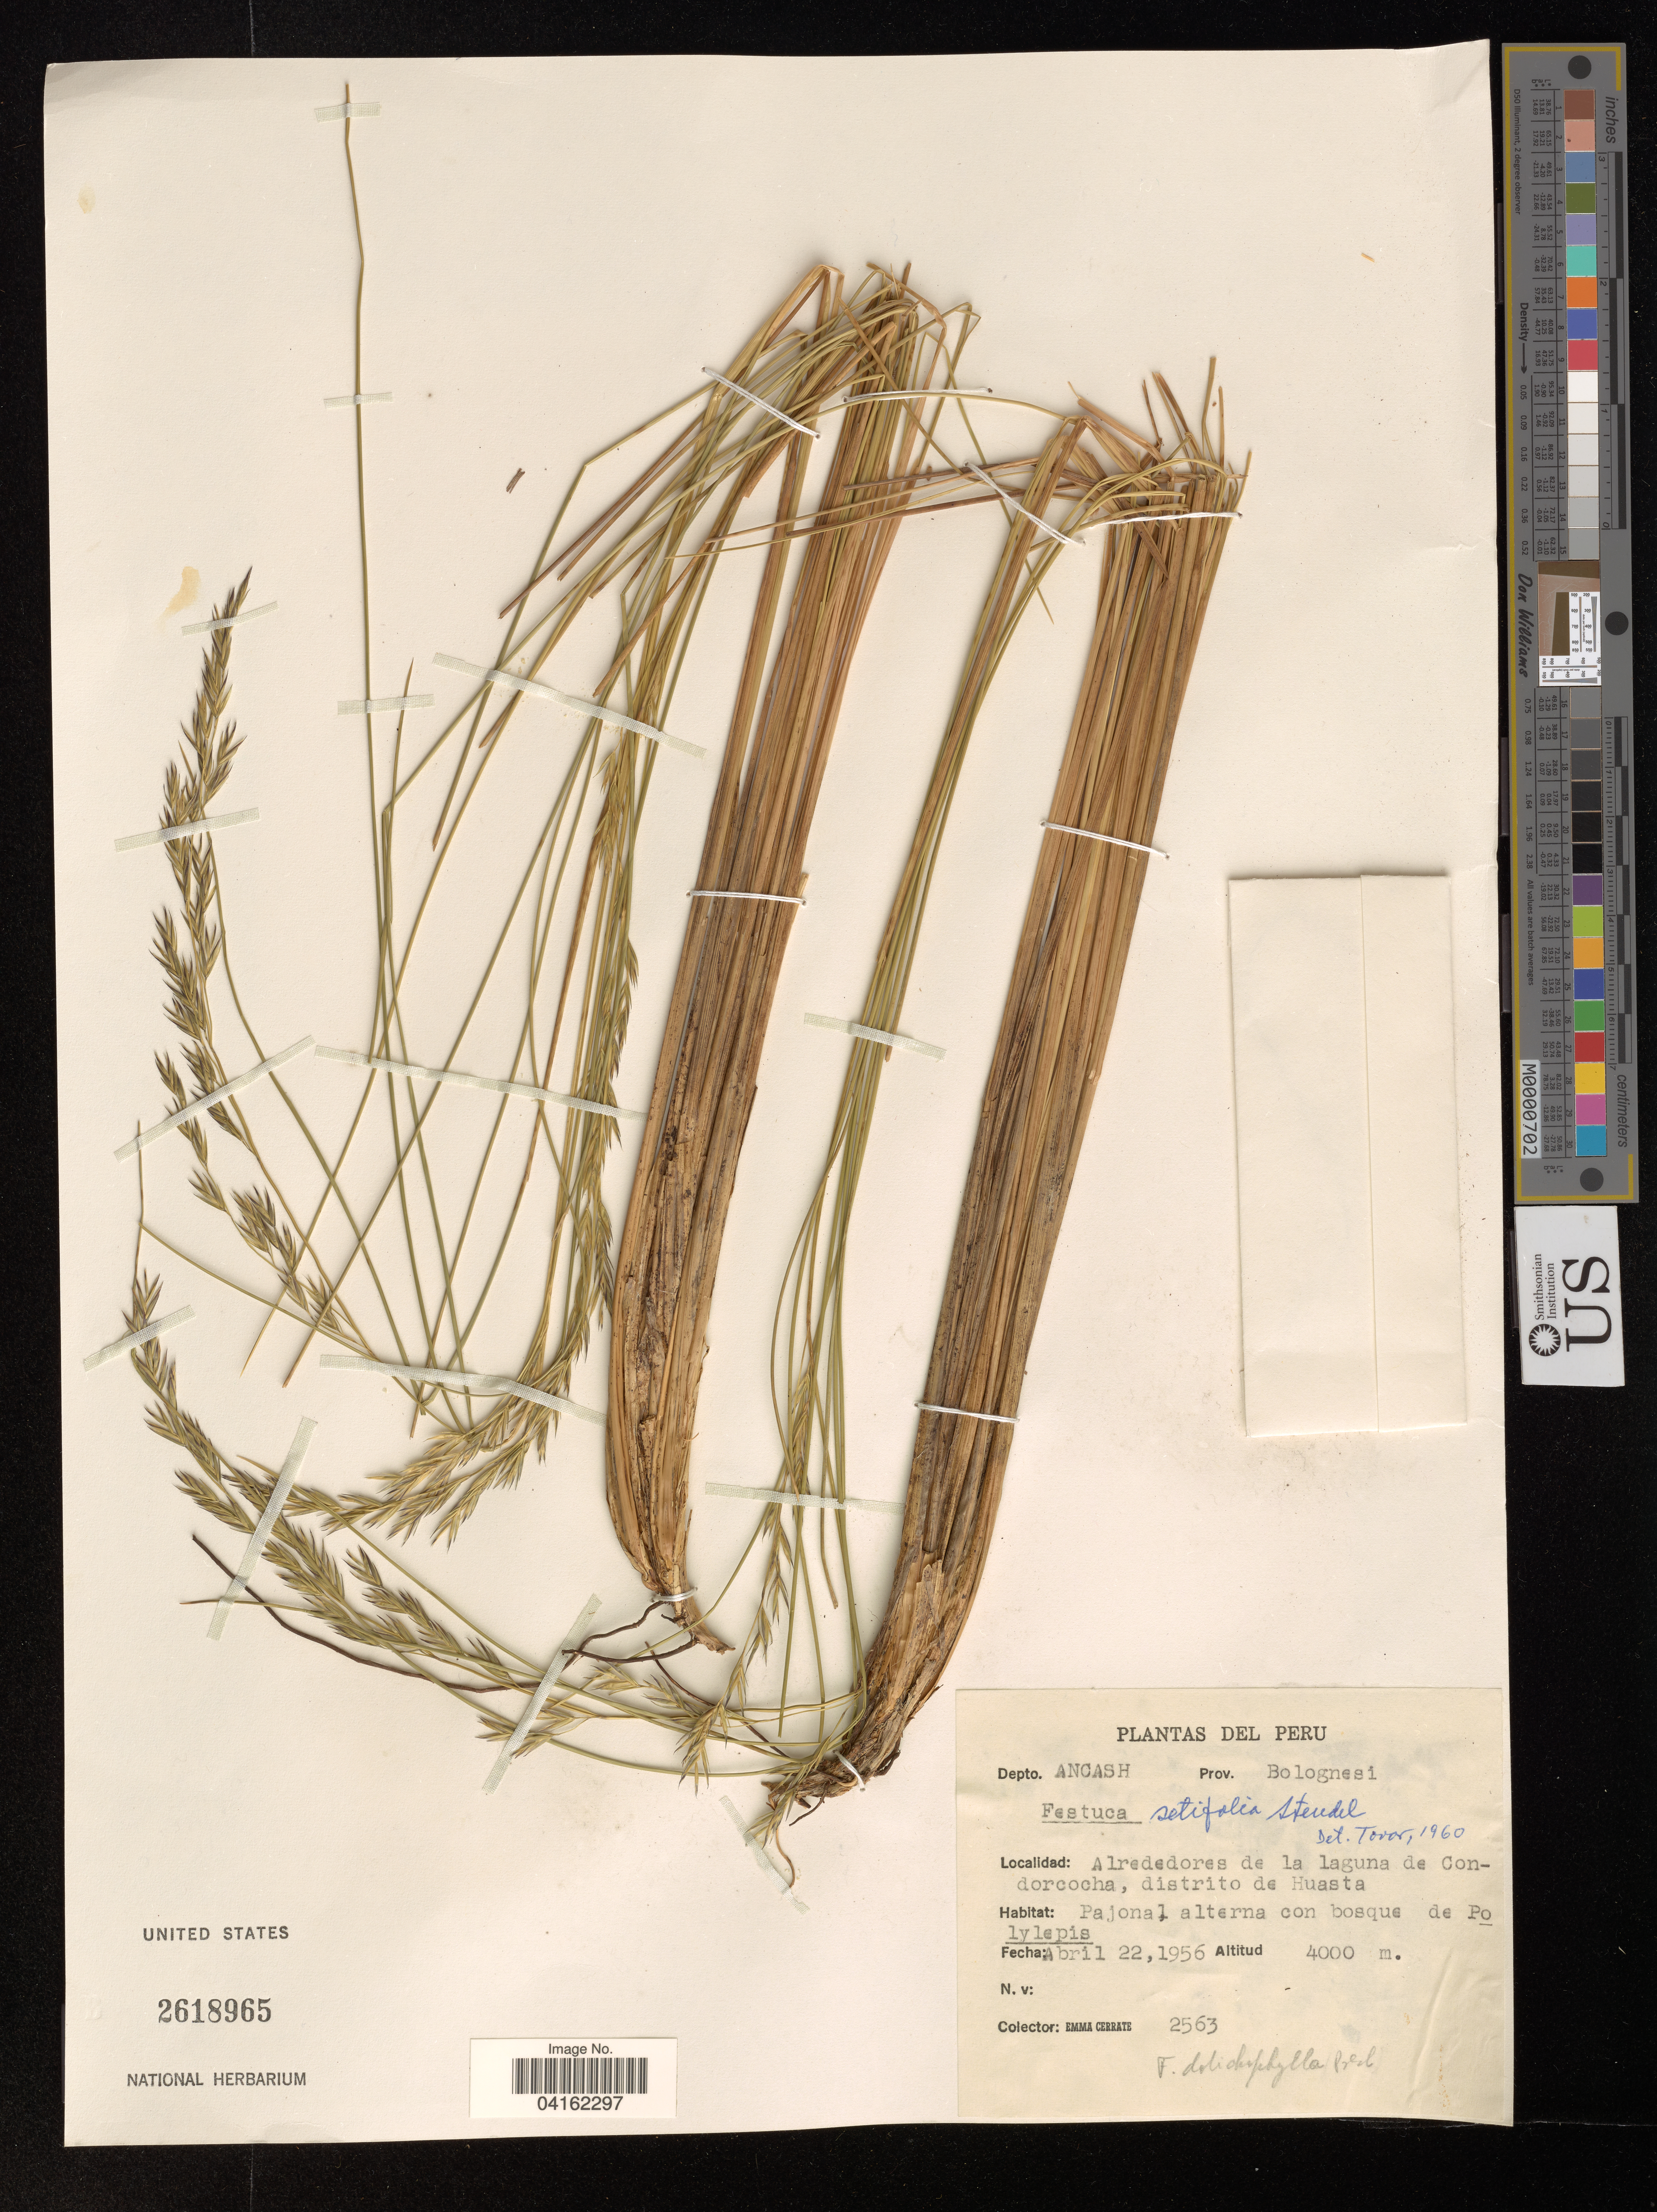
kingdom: Plantae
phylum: Tracheophyta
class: Liliopsida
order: Poales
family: Poaceae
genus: Festuca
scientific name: Festuca setifolia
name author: Steud. ex Griseb.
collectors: E. Cerrate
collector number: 2563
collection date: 1956-04-22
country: Peru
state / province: Ancash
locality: Prov. Bolognesi. Alrededores de la laguna de Condorcocha, distrito de Huasta.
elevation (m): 4000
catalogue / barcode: US 2618965